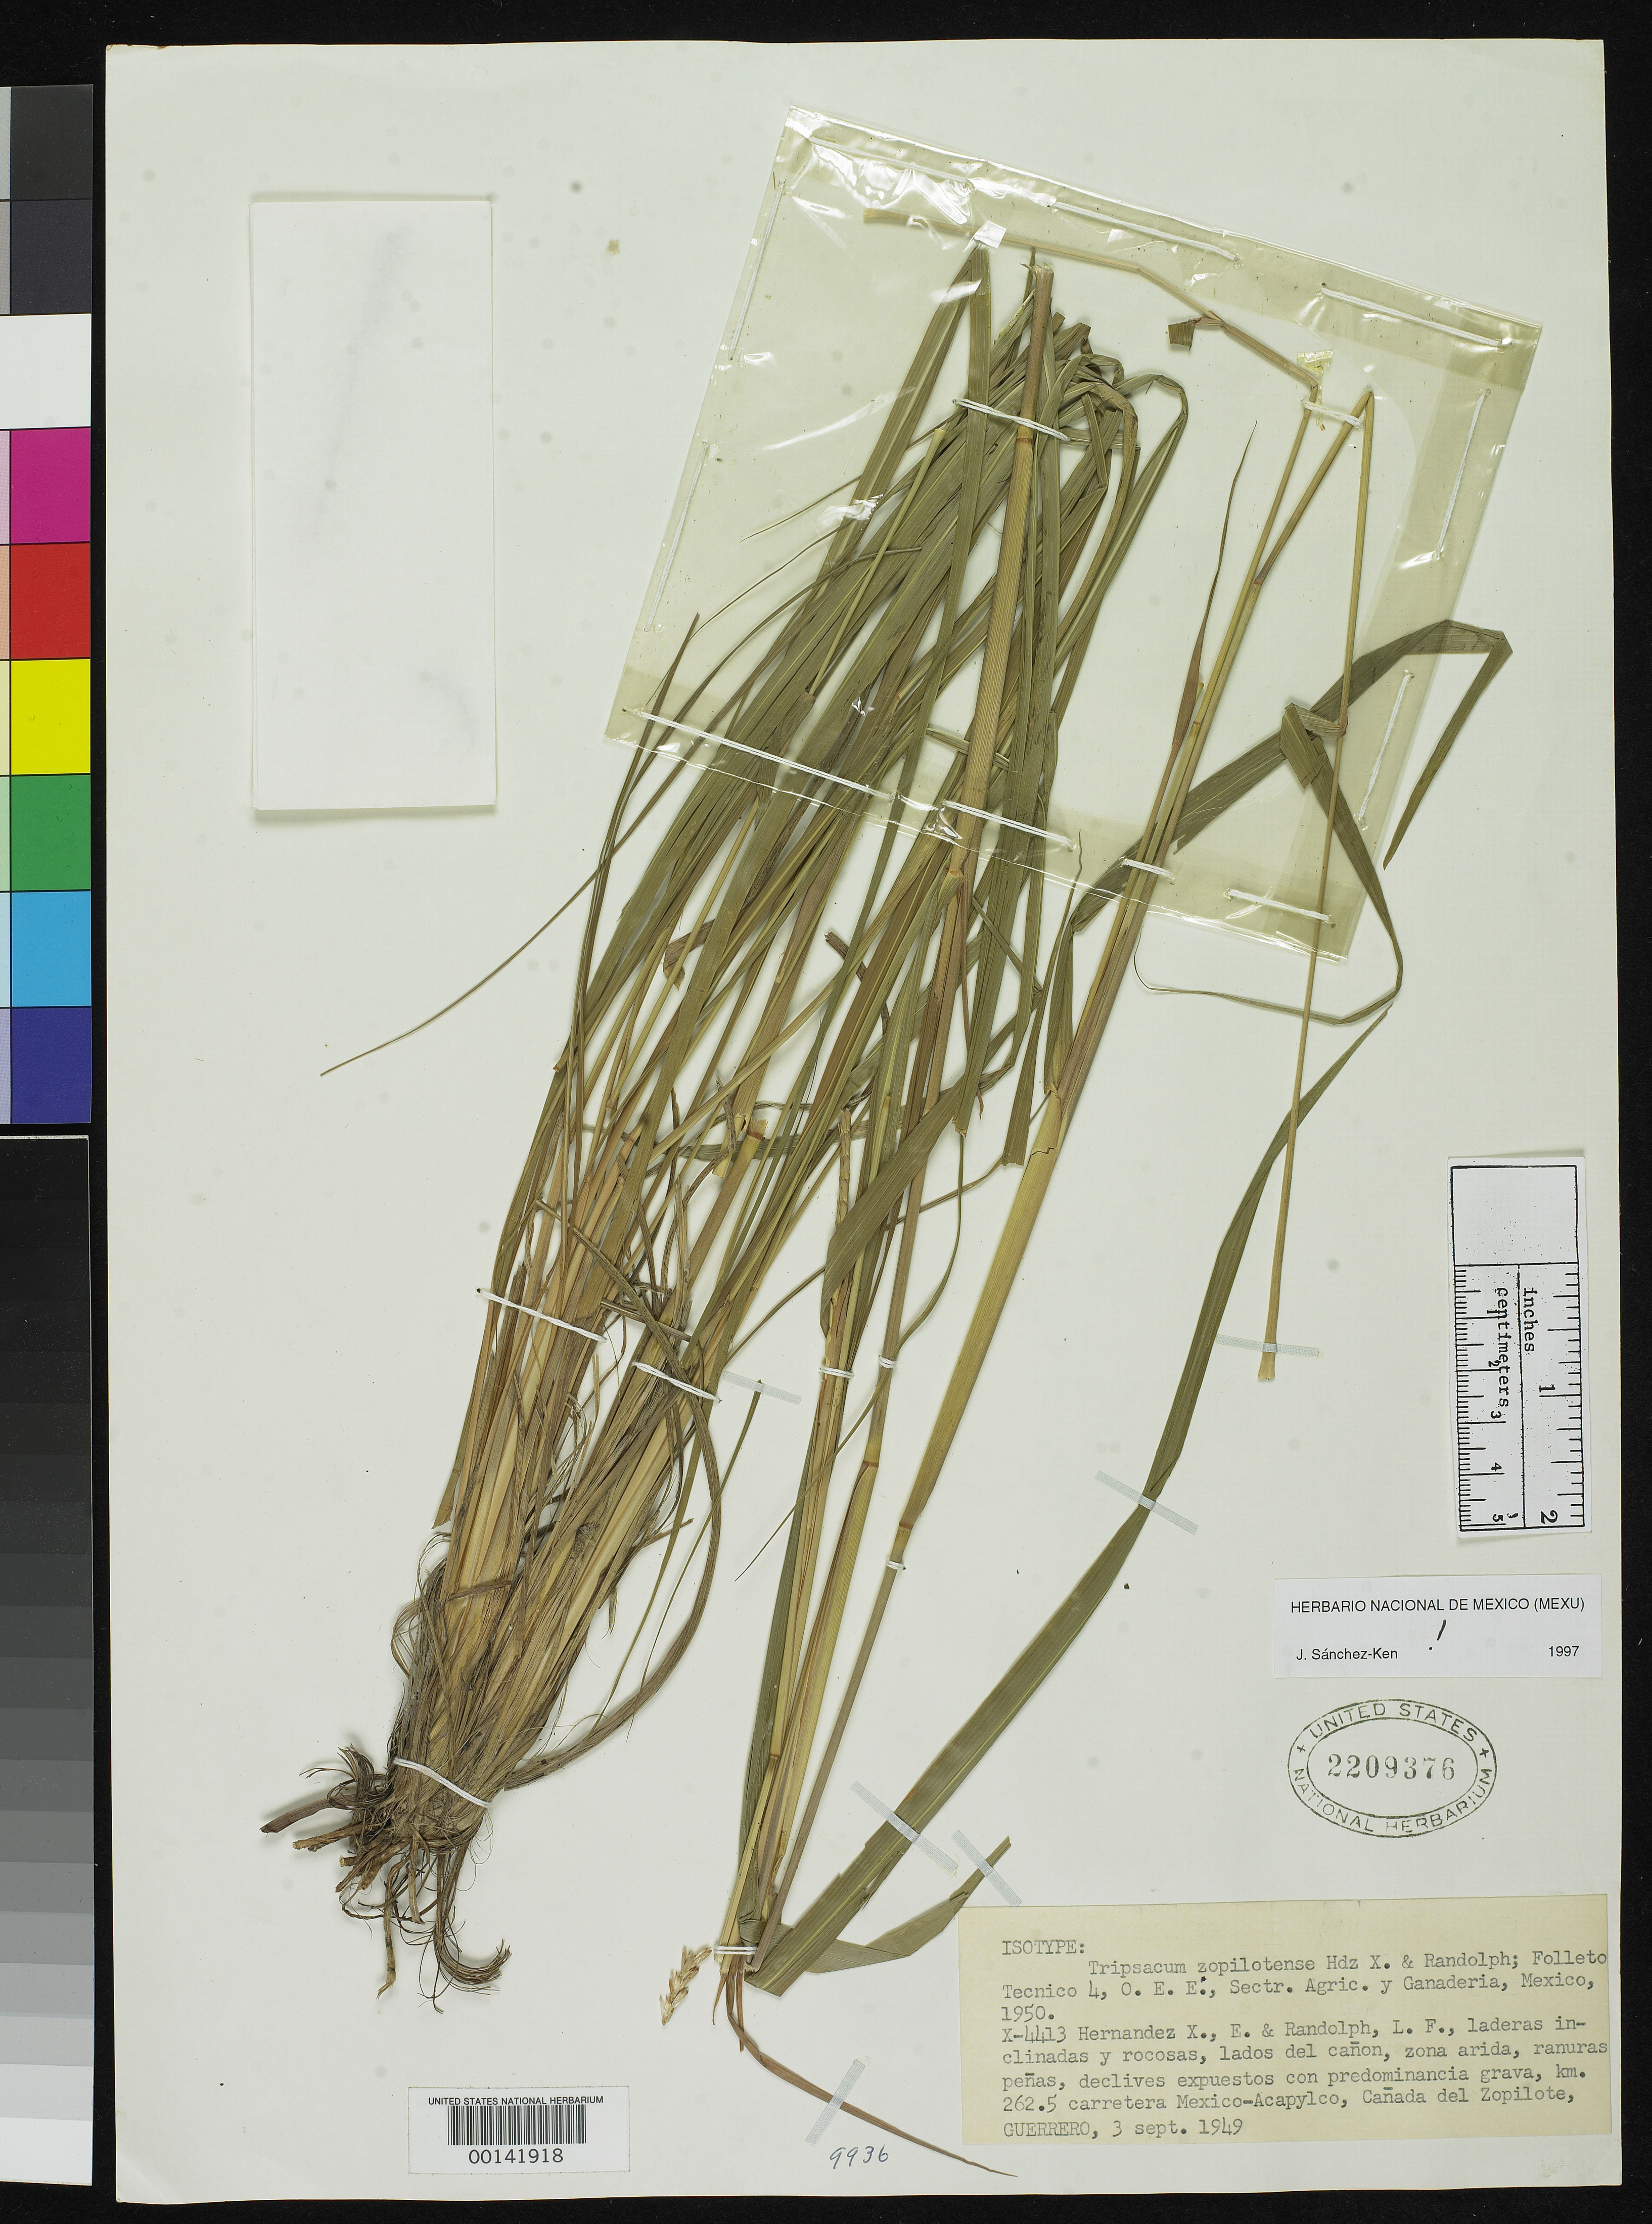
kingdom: Plantae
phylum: Tracheophyta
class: Liliopsida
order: Poales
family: Poaceae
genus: Tripsacum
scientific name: Tripsacum zapolitense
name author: Hern.-Xol. & Randolph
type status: Isotype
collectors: E. I. Hernández-X. & L. F. Randolph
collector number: X-4413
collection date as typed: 03 Sep 1949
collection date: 1949-09-03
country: Mexico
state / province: Guerrero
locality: Km. 262.5 carretera Mexico - Acapulco, Canada del Zopilote.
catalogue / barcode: US 2209376